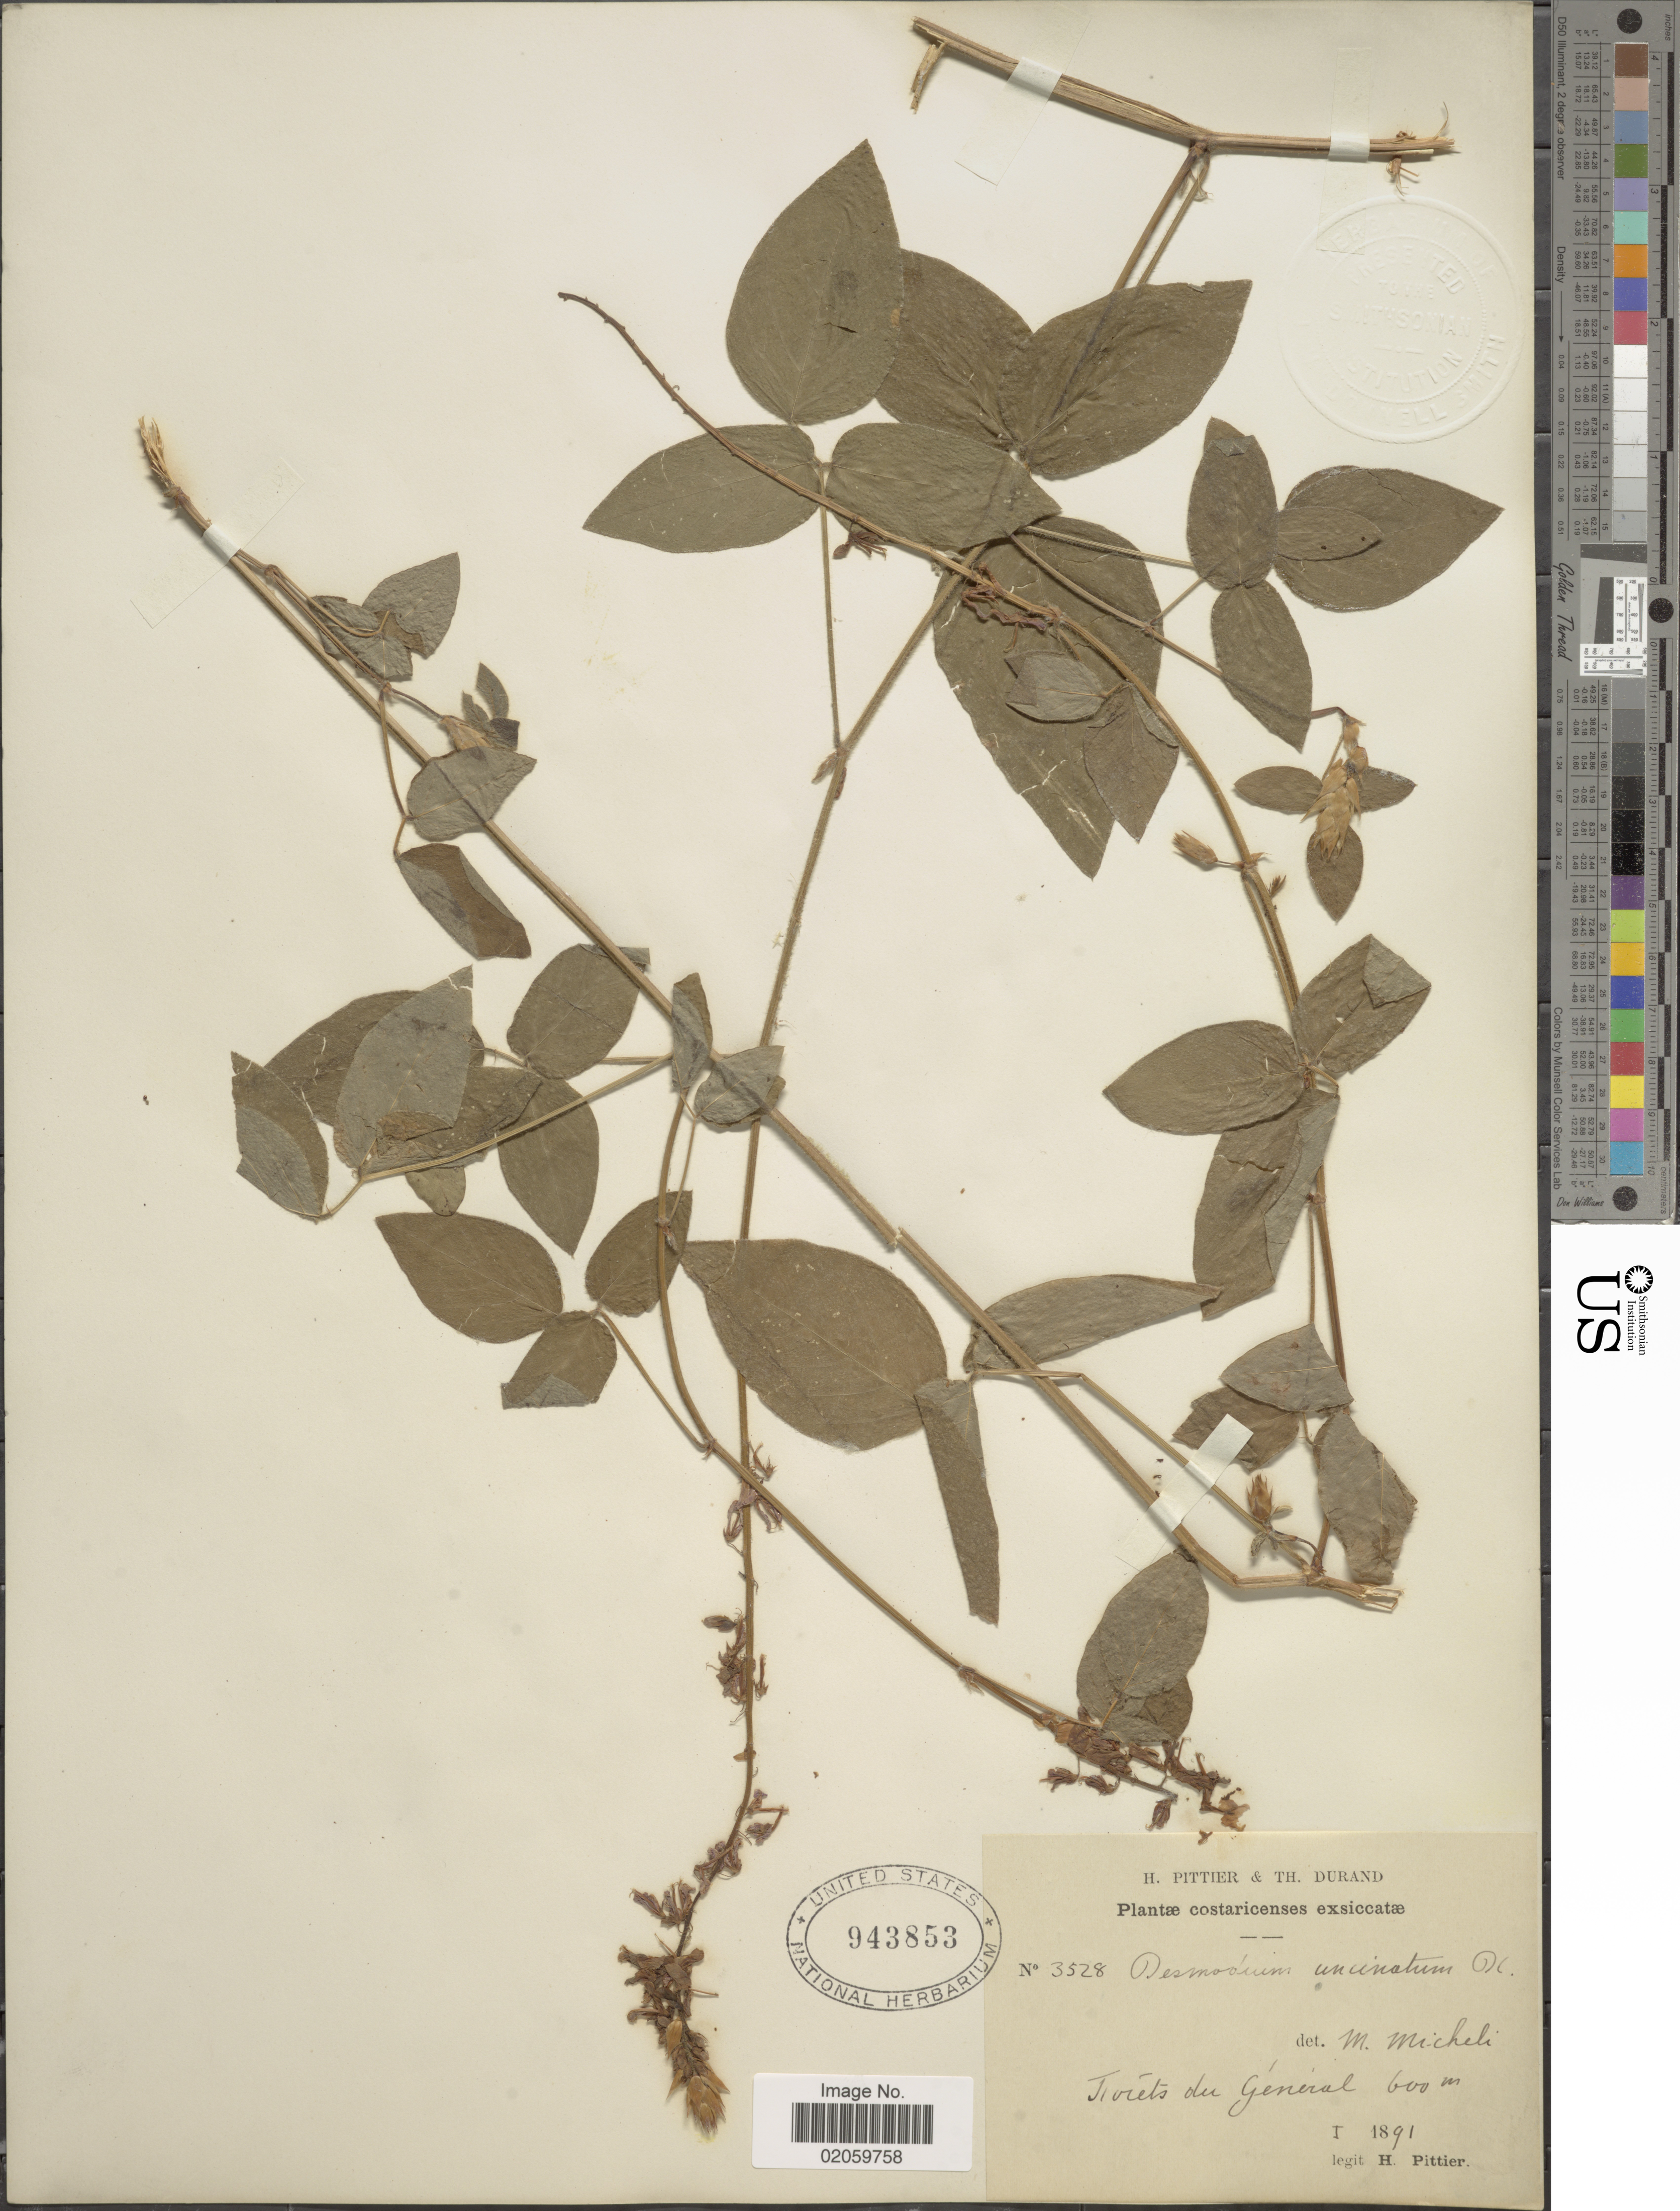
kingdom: Plantae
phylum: Tracheophyta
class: Magnoliopsida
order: Fabales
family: Fabaceae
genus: Desmodium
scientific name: Desmodium intortum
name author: (Mill.) Urb.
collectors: H. F. Pittier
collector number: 3528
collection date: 1891-01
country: Costa Rica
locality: Florets du General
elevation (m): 600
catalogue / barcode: US 943853